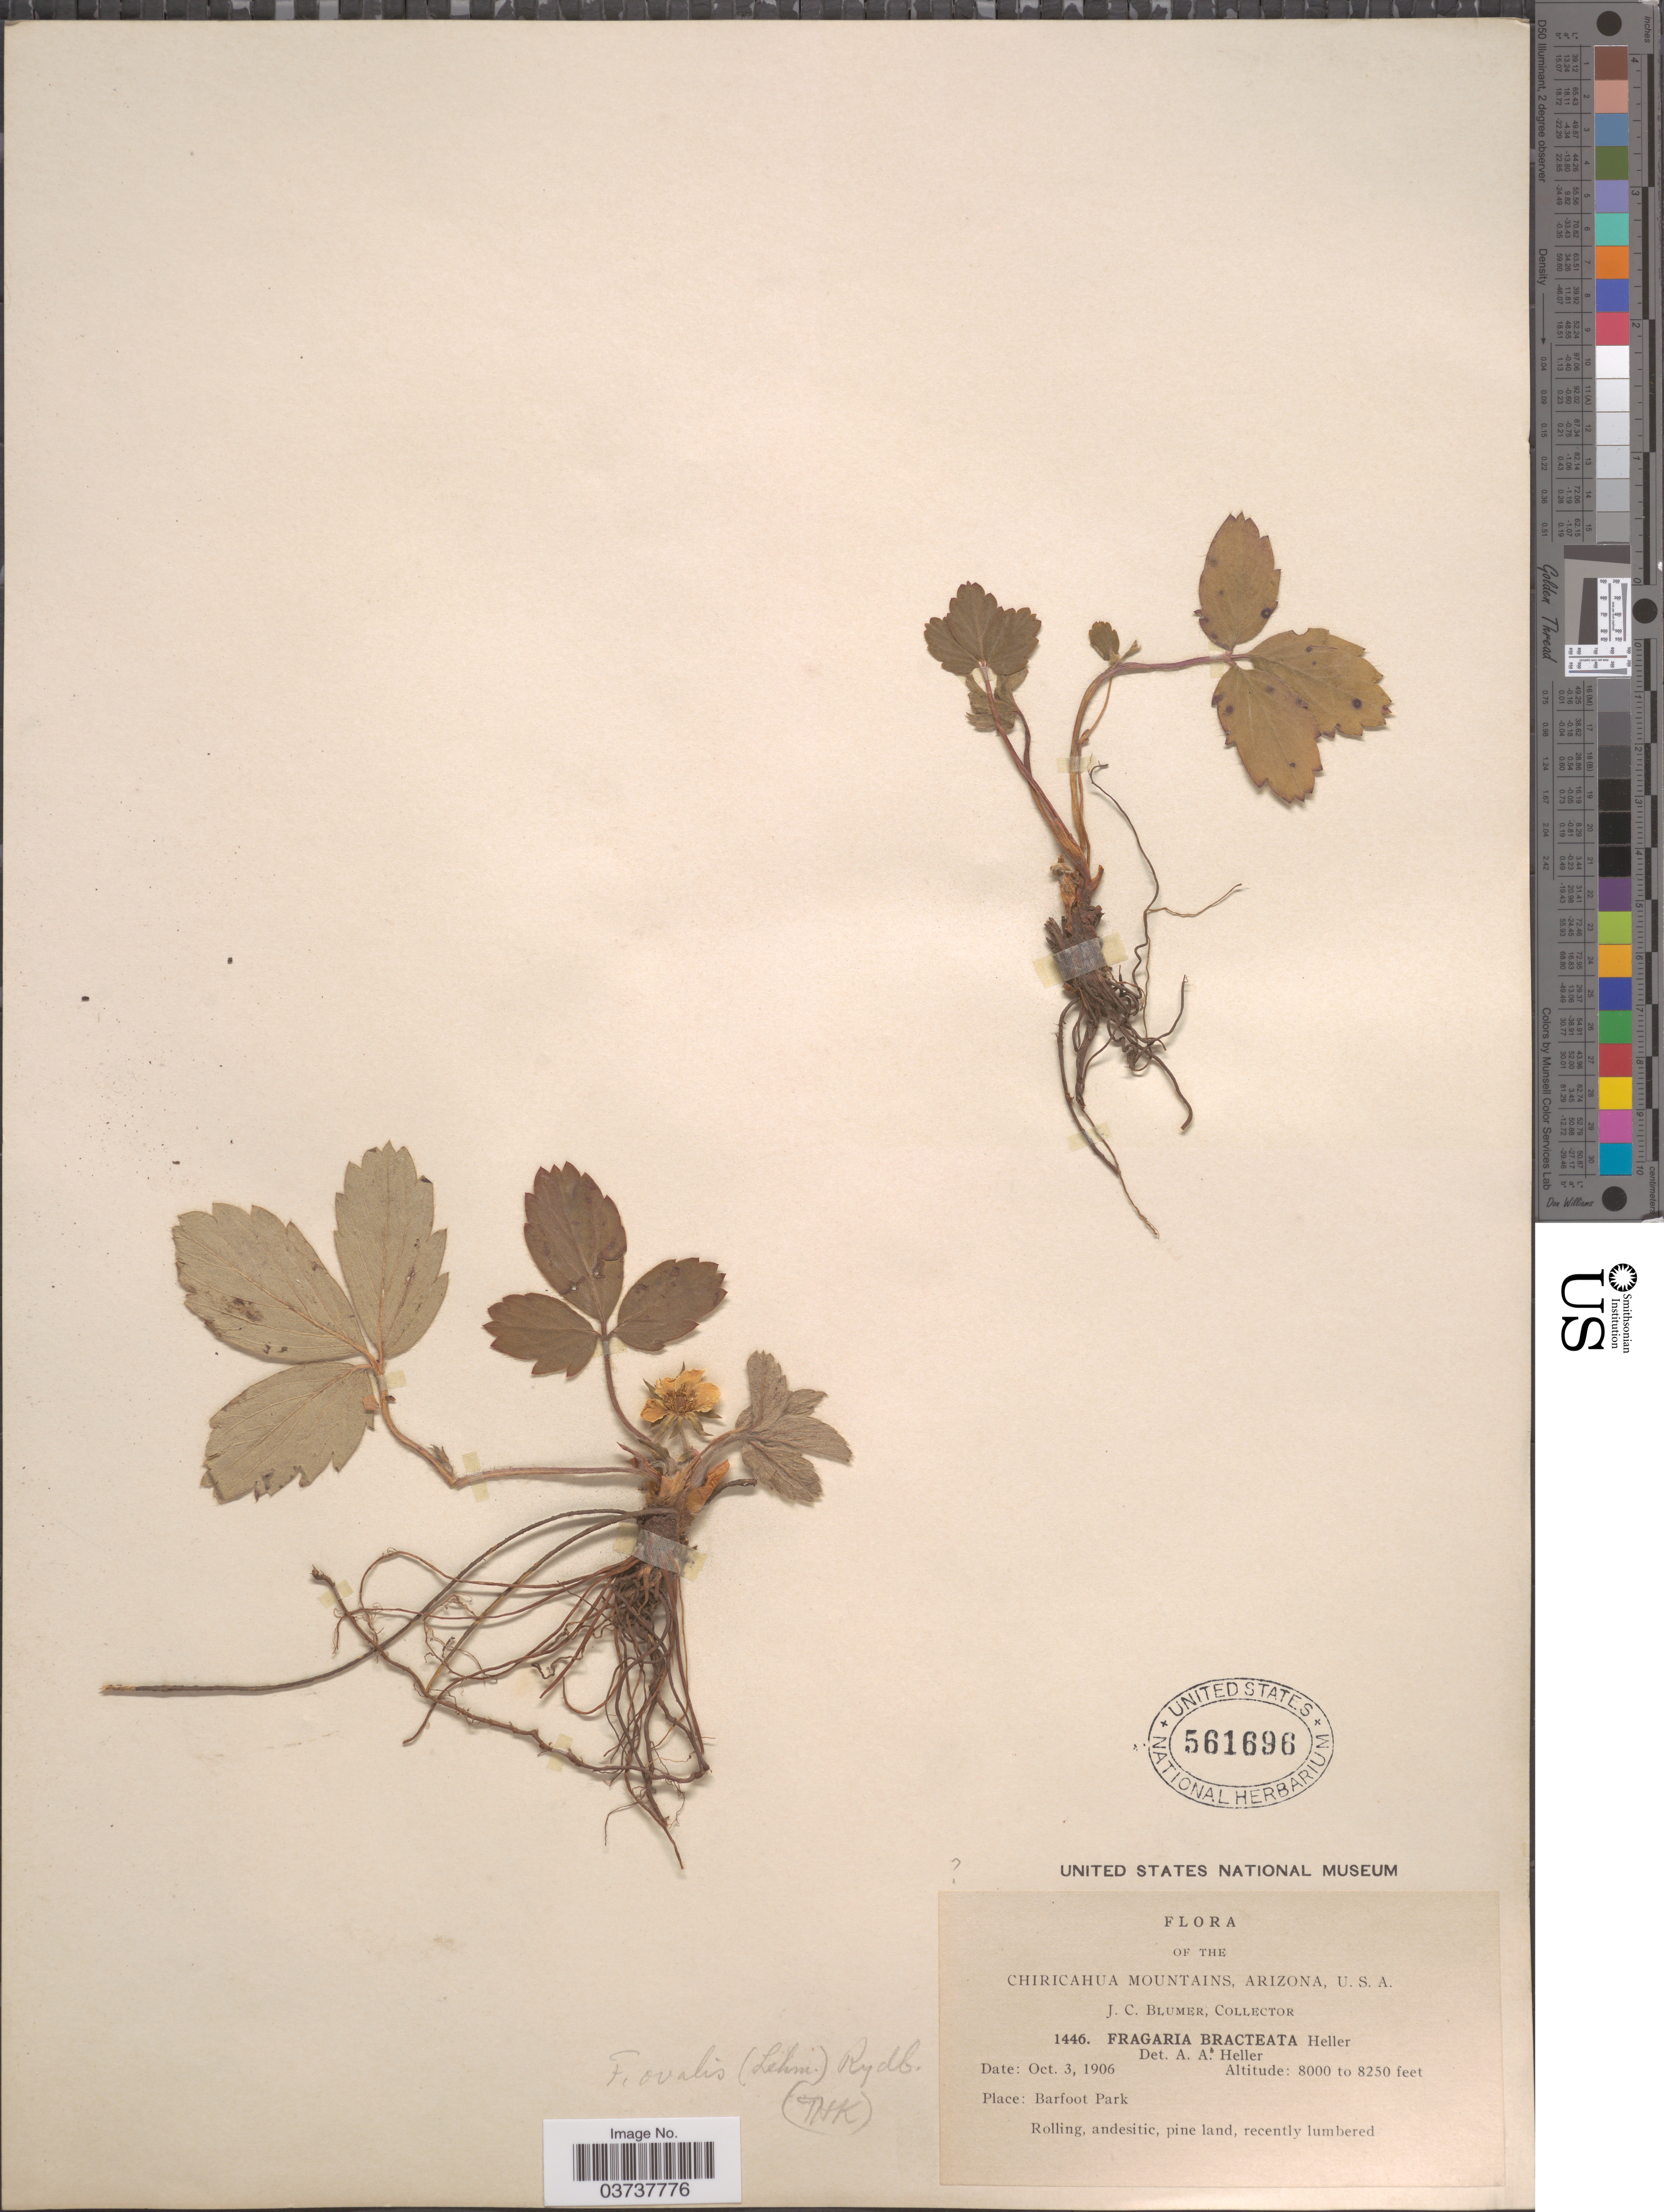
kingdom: Plantae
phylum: Tracheophyta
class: Magnoliopsida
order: Rosales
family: Rosaceae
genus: Fragaria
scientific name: Fragaria virginiana subsp. glauca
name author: (S. Watson) Staudt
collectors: J. C. Blumer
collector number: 1446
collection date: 1906-10-03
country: United States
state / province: Arizona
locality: Chiricahua Mountains. Barfoot Park.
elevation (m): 2438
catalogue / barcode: US 561696